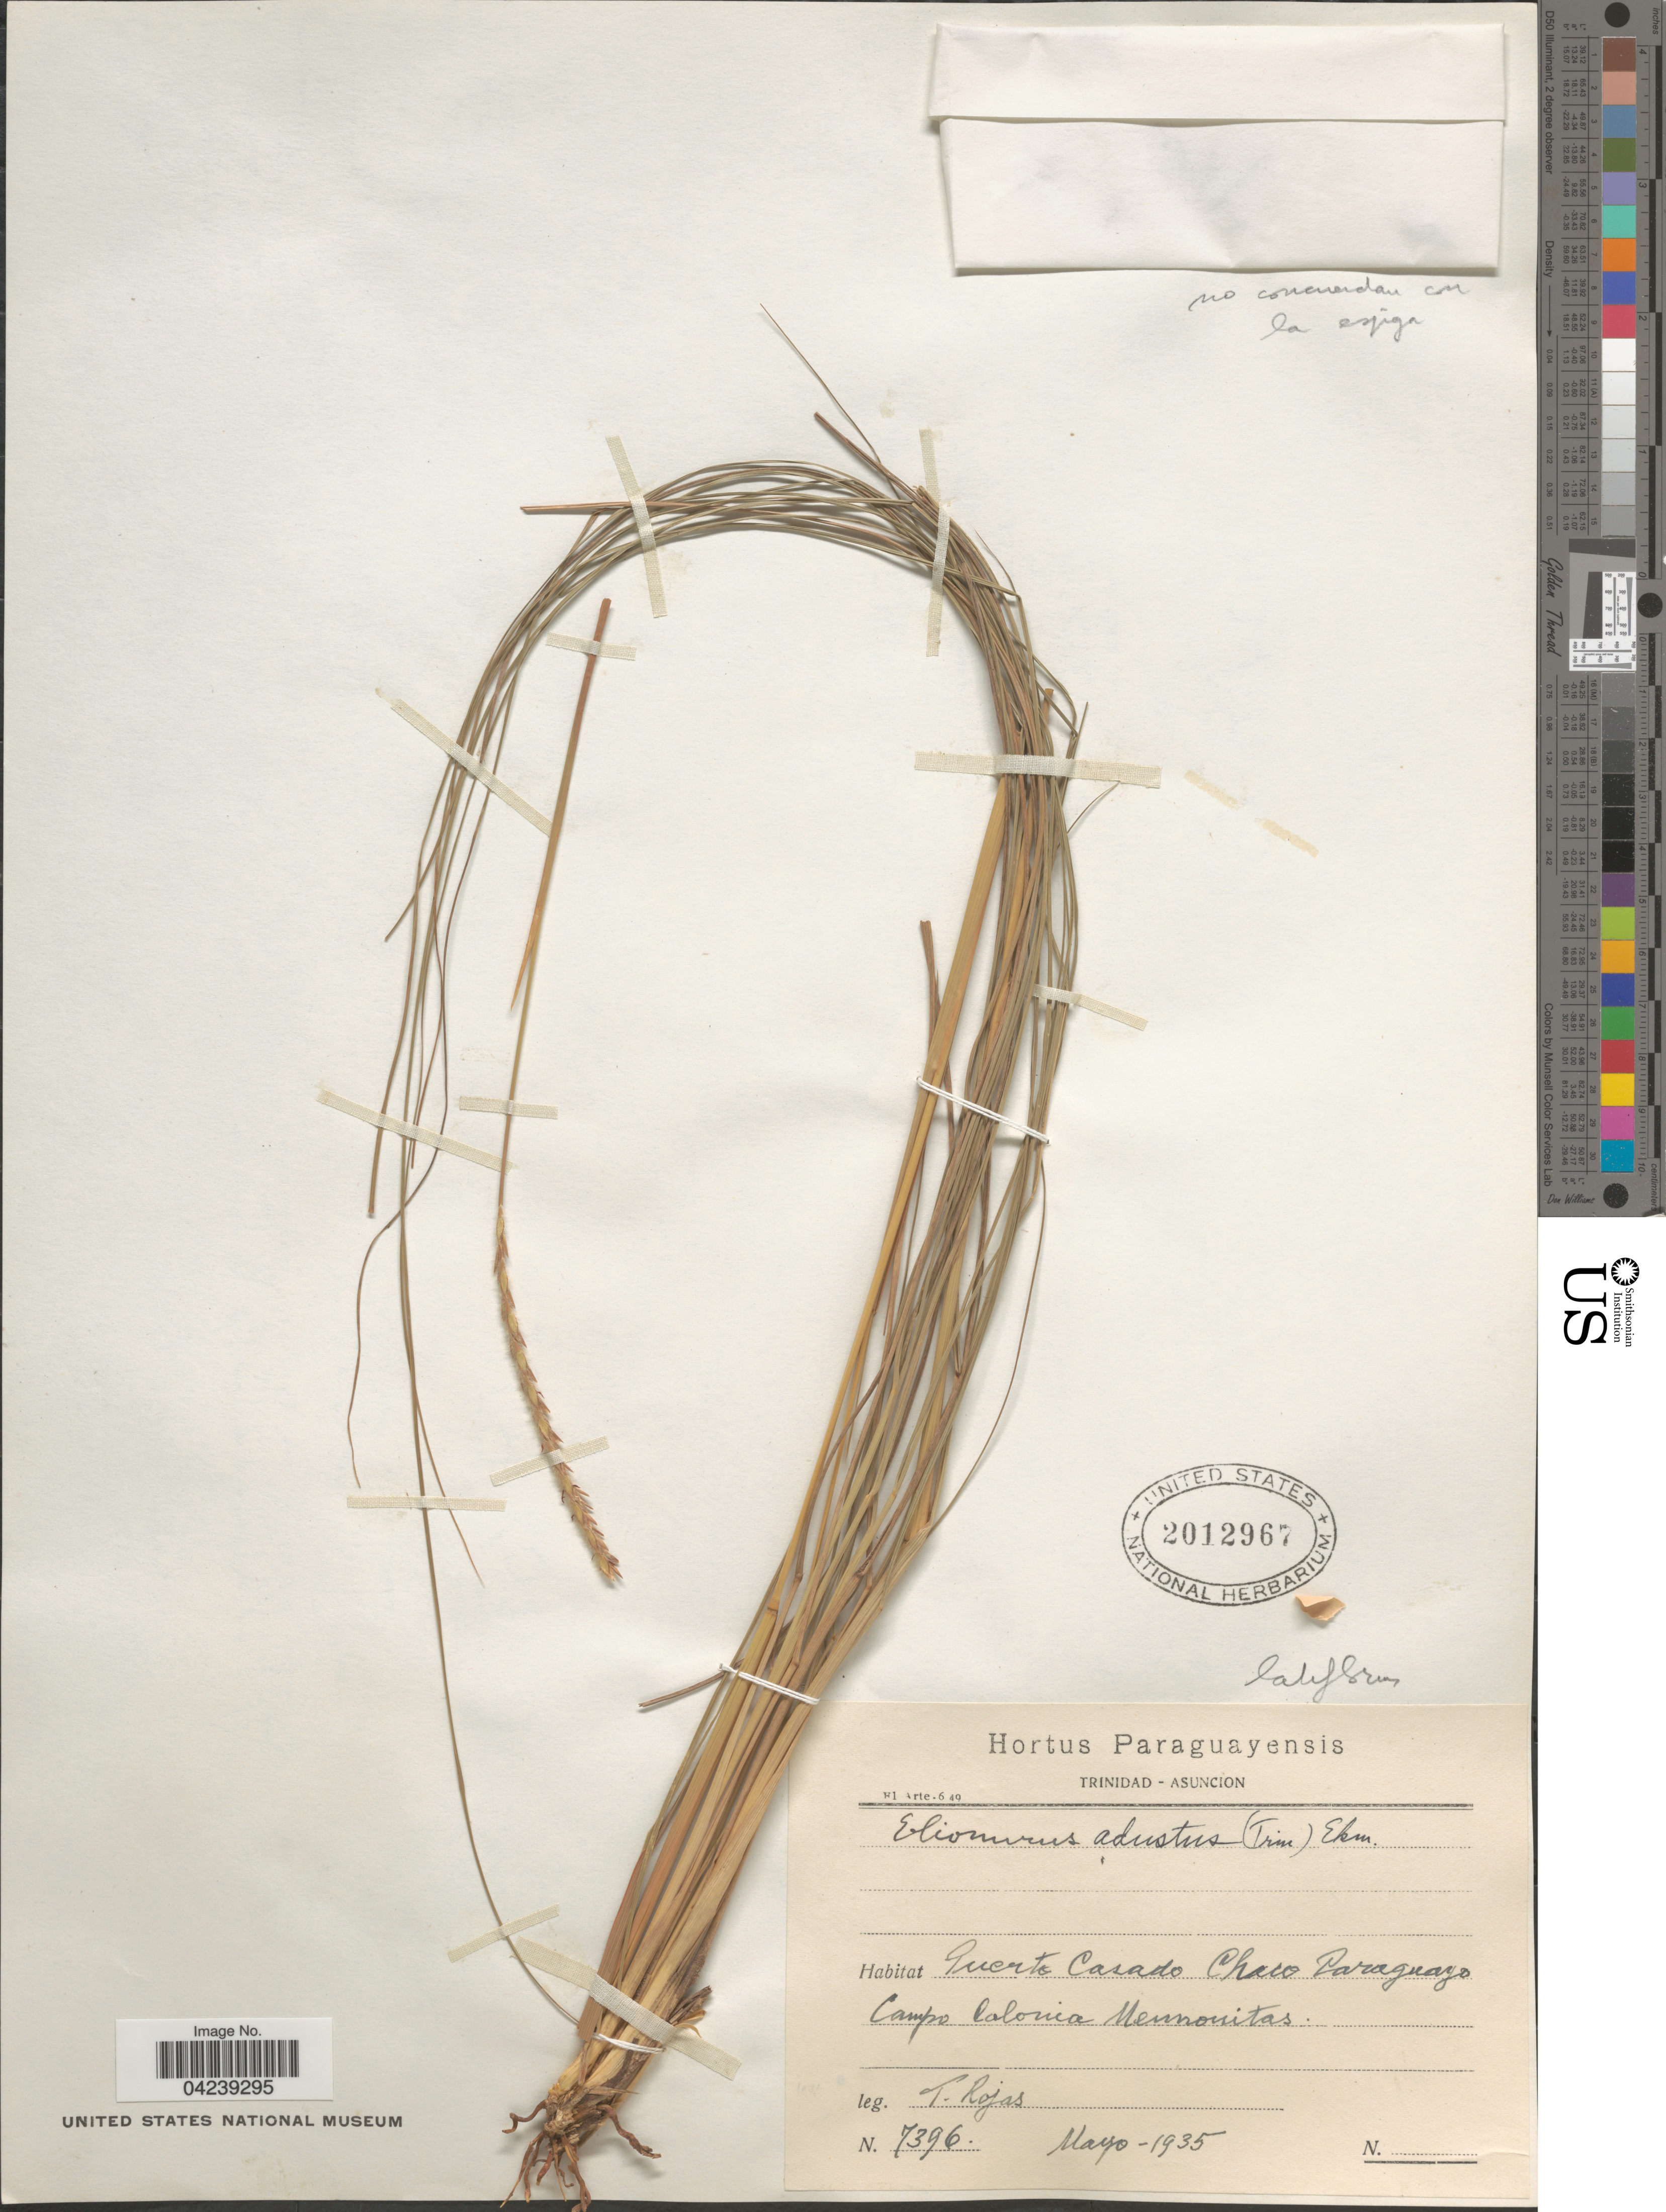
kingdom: Plantae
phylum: Tracheophyta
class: Liliopsida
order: Poales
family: Poaceae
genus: Elionurus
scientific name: Elionurus tripsacoides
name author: Humb. & Bonpl. ex Willd.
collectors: T. Rojas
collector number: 7396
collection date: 1935-05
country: Paraguay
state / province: Asuncion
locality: Trinidad-Asuncion. Puerto Casado. Chaco Paraguayo. Campo Colonia Mennonitas.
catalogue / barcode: US 2012967